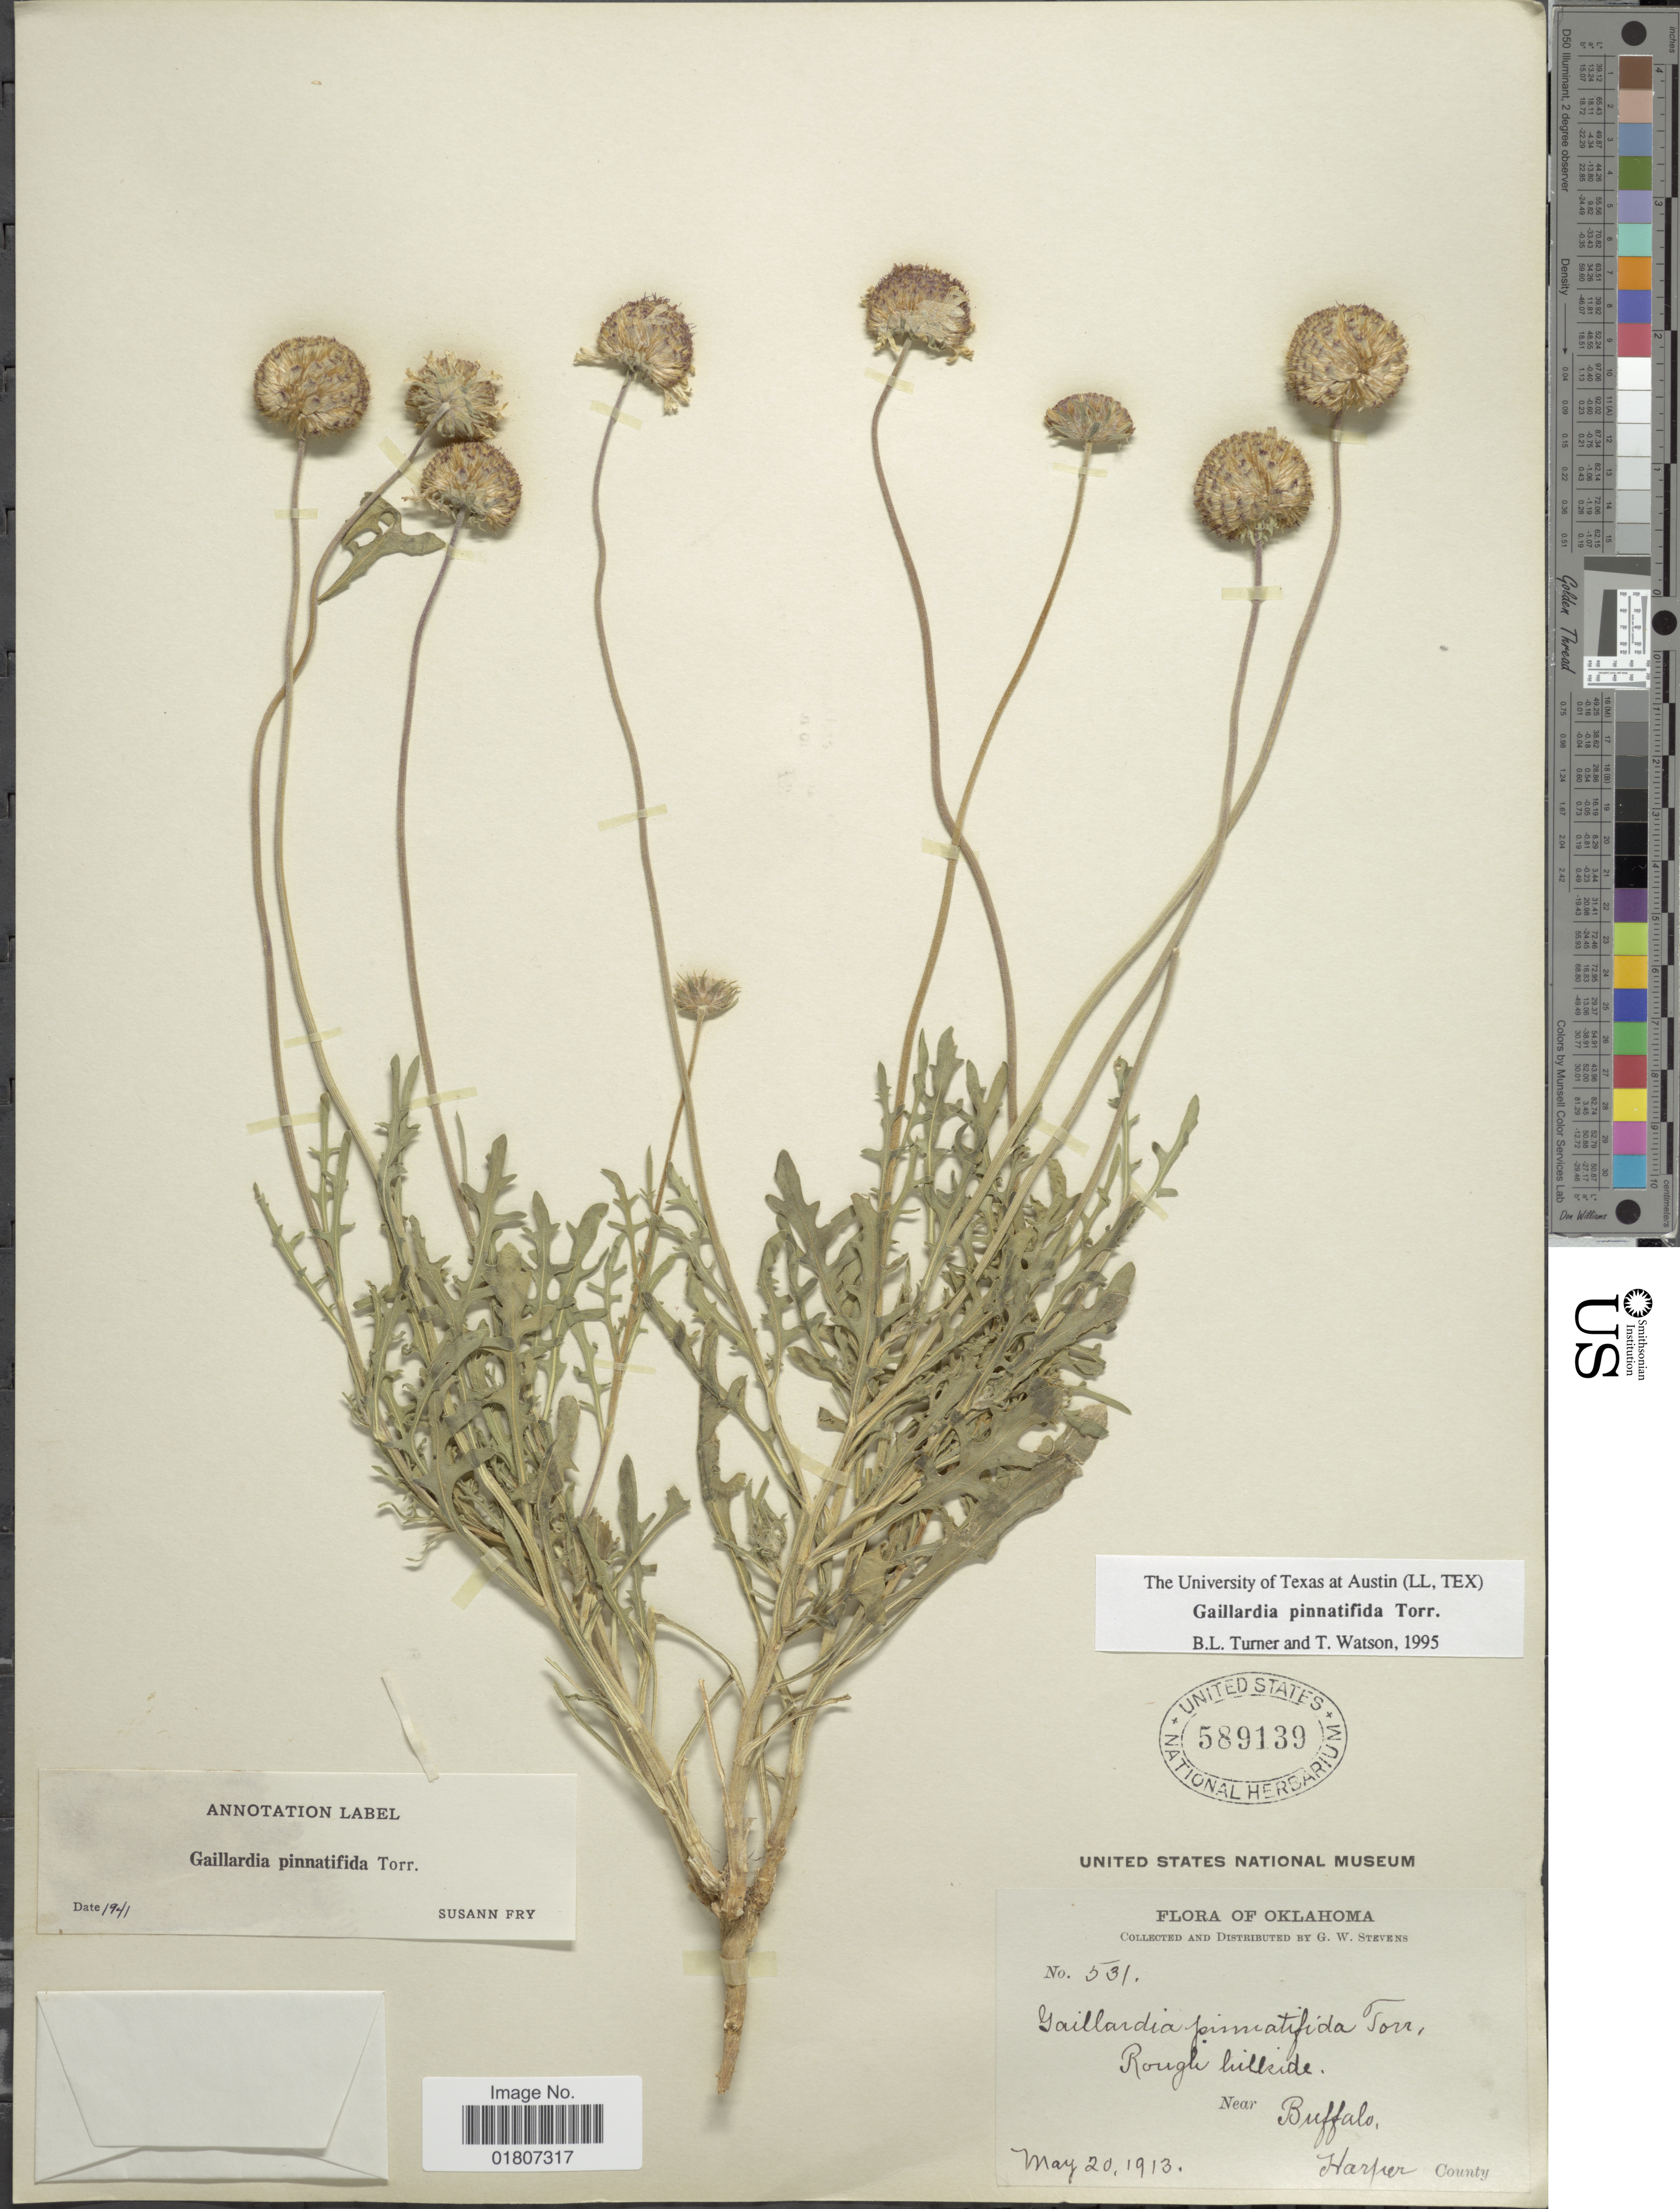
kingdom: Plantae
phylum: Tracheophyta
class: Magnoliopsida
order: Asterales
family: Asteraceae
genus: Gaillardia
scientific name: Gaillardia pinnatifida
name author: Torr.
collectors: G. W. Stevens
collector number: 531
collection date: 1913-05-20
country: United States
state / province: Oklahoma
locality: Near Buffalo, Harper County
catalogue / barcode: US 589139